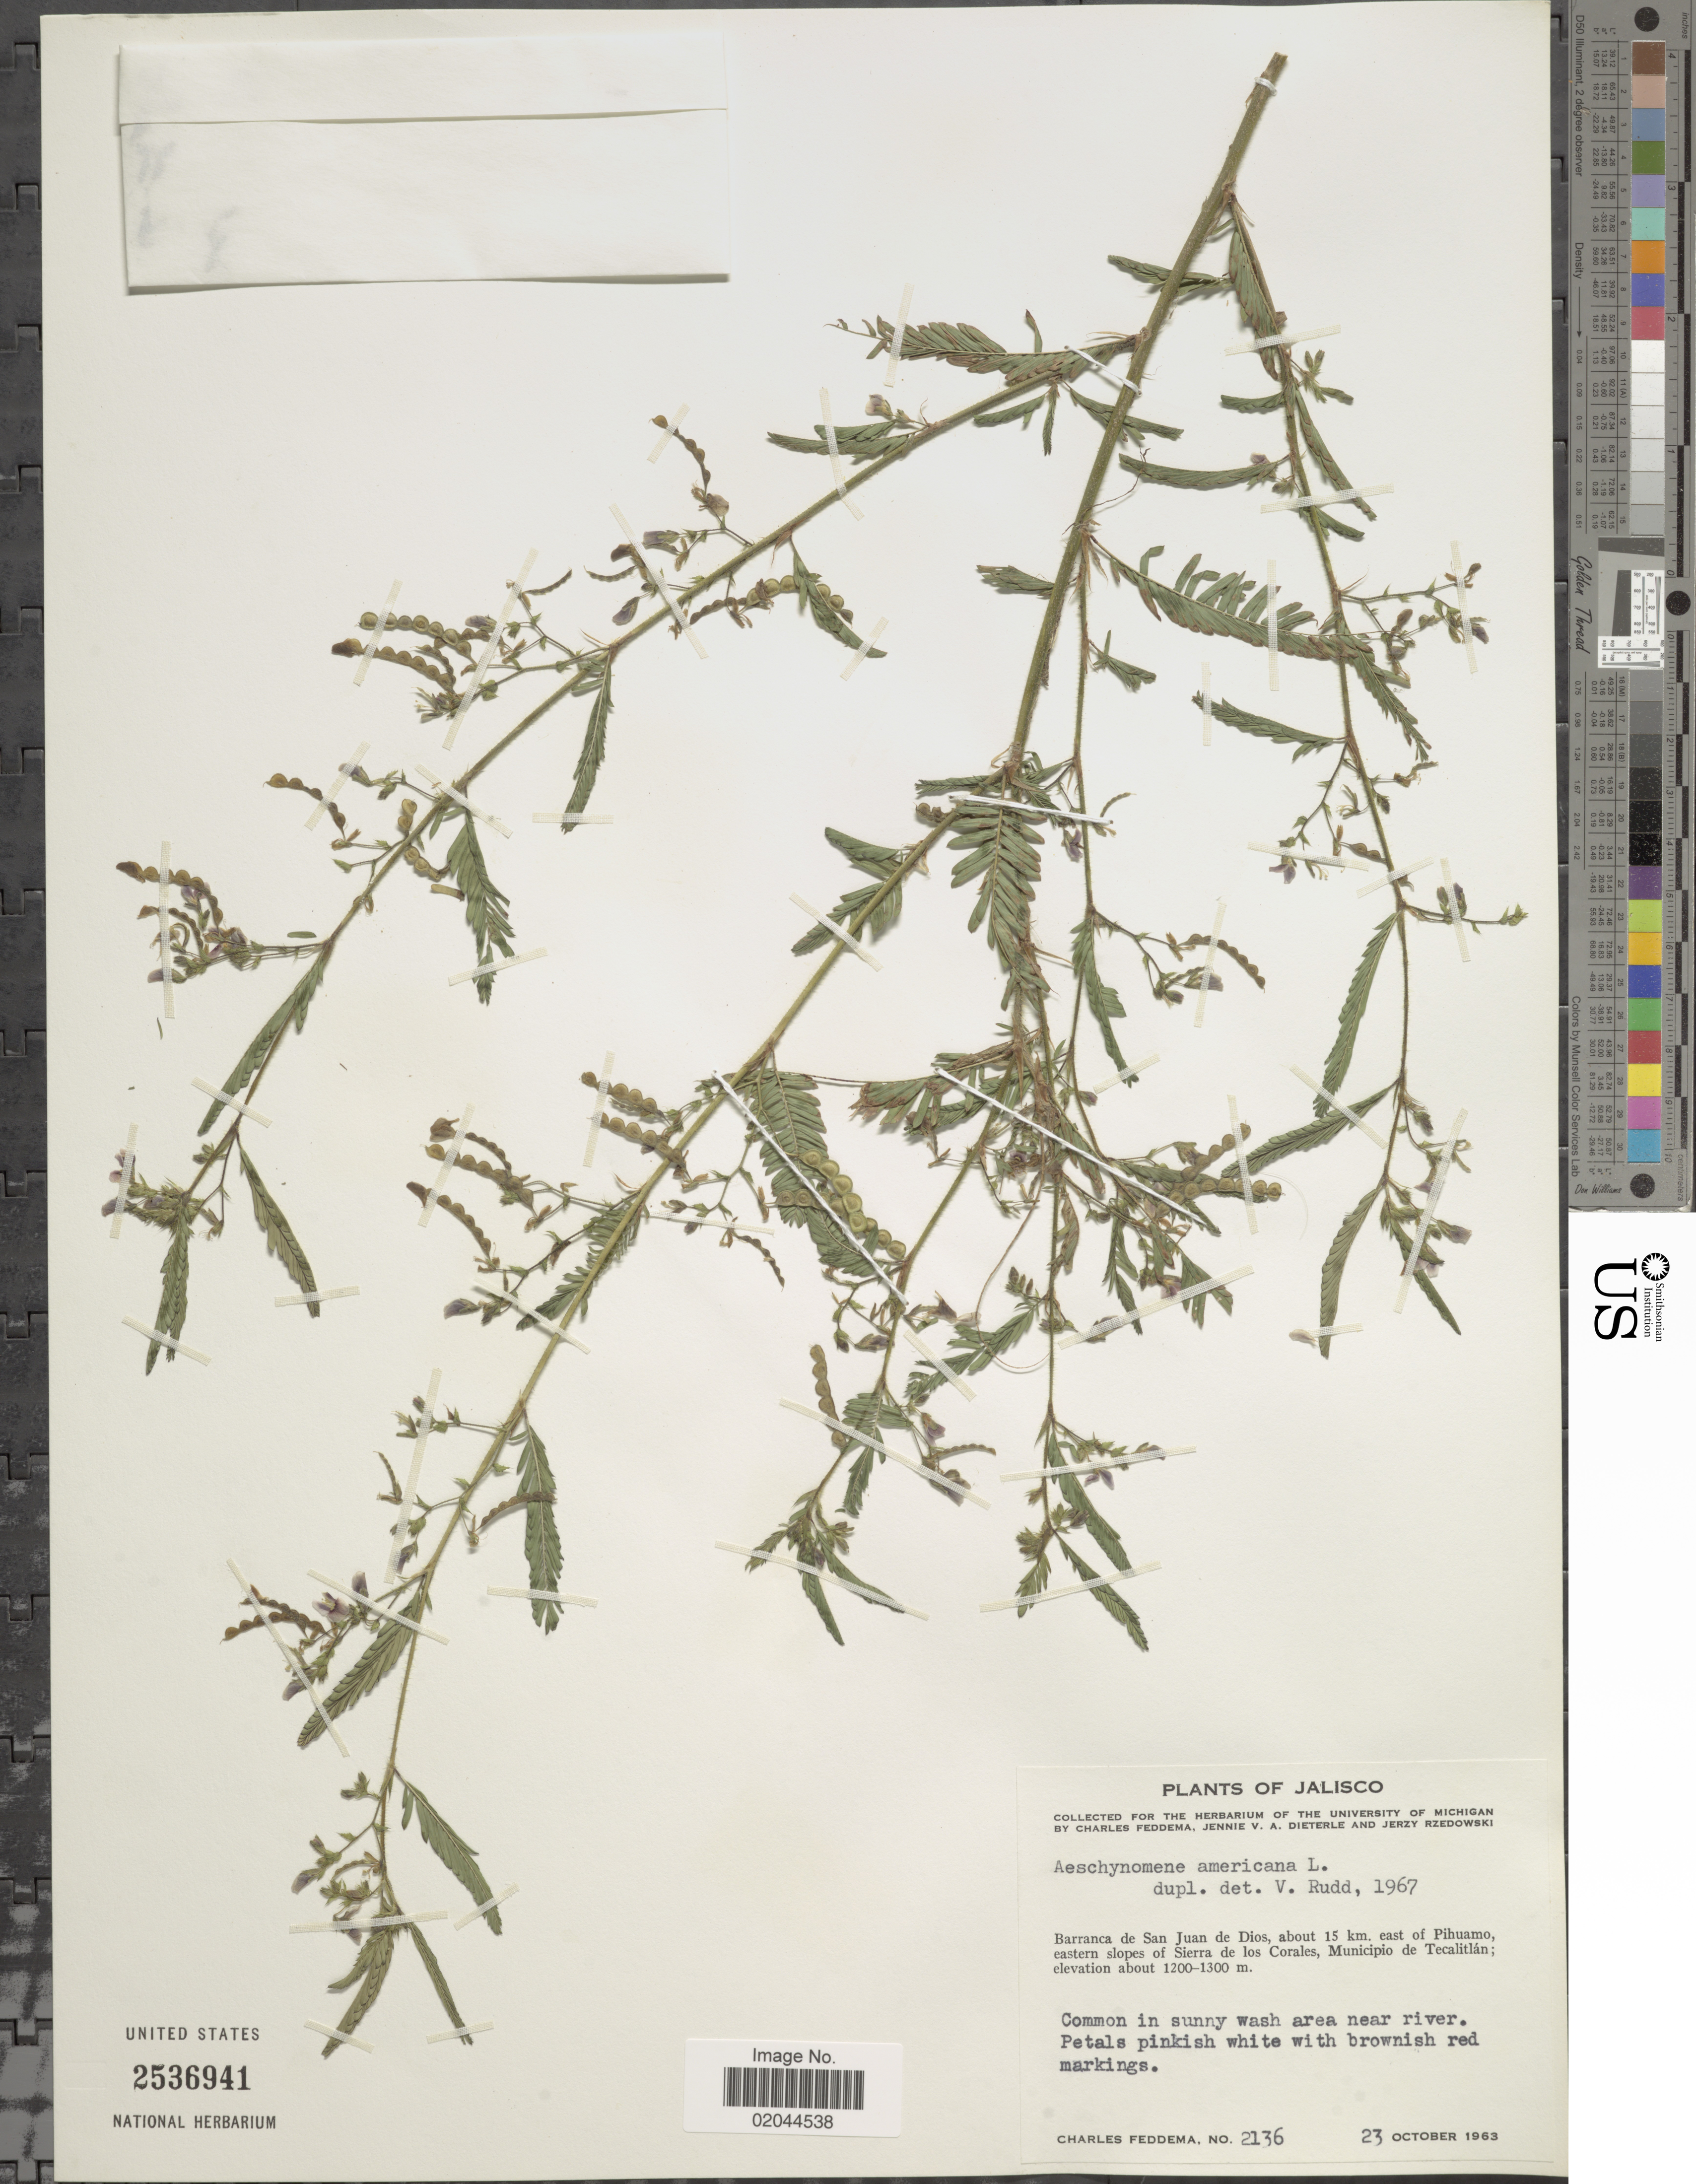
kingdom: Plantae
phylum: Tracheophyta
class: Magnoliopsida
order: Fabales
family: Fabaceae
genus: Aeschynomene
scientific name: Aeschynomene americana var. americana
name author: L.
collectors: C. Feddema, J. Dieterle & J. Rzedowski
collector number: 2136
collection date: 1963-10-23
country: Mexico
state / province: Jalisco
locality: Barranca de San Juan de Dios, about 15 km. east of Pihuamo, eastern slopes of Sierra de los Carlos, Municipio de Tecalitlan, common in sunny wash area near river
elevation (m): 1200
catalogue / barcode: US 2536941